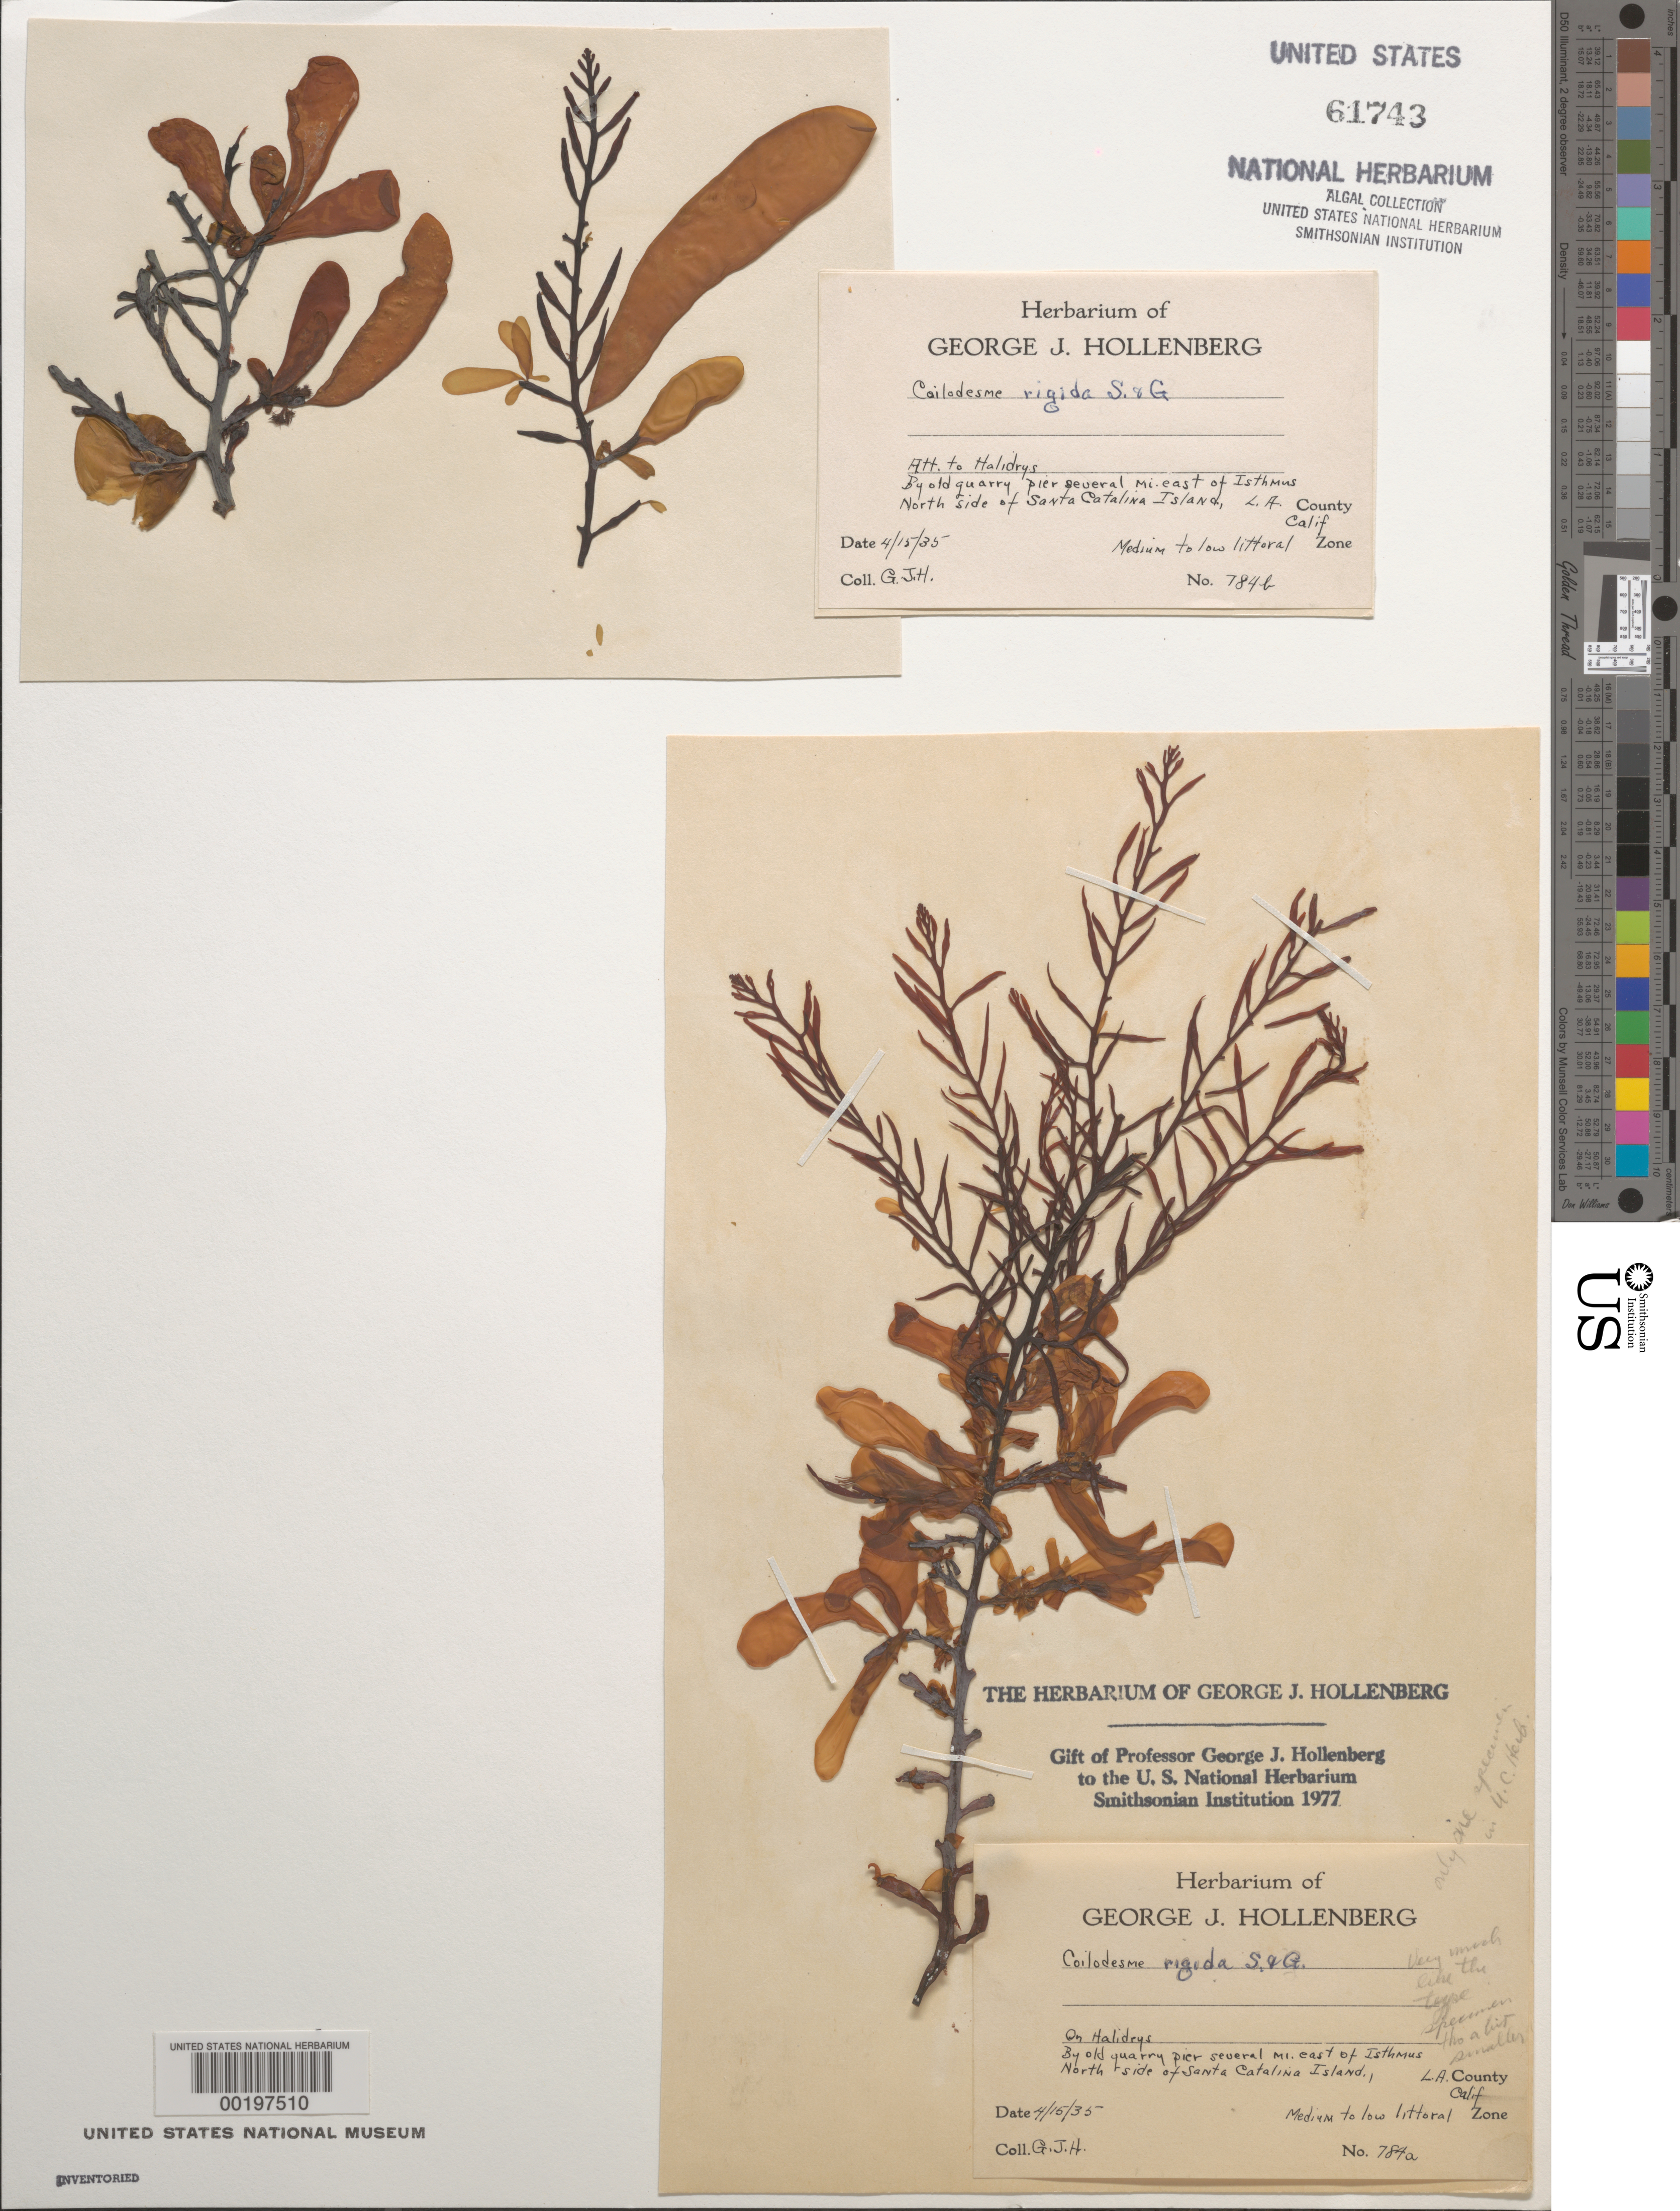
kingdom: Chromista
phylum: Ochrophyta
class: Phaeophyceae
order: Ectocarpales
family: Chordariaceae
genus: Coilodesme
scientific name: Coilodesme rigida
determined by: Hollenberg, George J.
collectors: G. Hollenberg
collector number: GJH 784A & GJH 784B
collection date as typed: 15 Apr 1935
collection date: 1935-04-15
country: United States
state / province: California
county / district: Los Angeles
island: Santa Catalina Island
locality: East of Isthmus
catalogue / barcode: US 61743